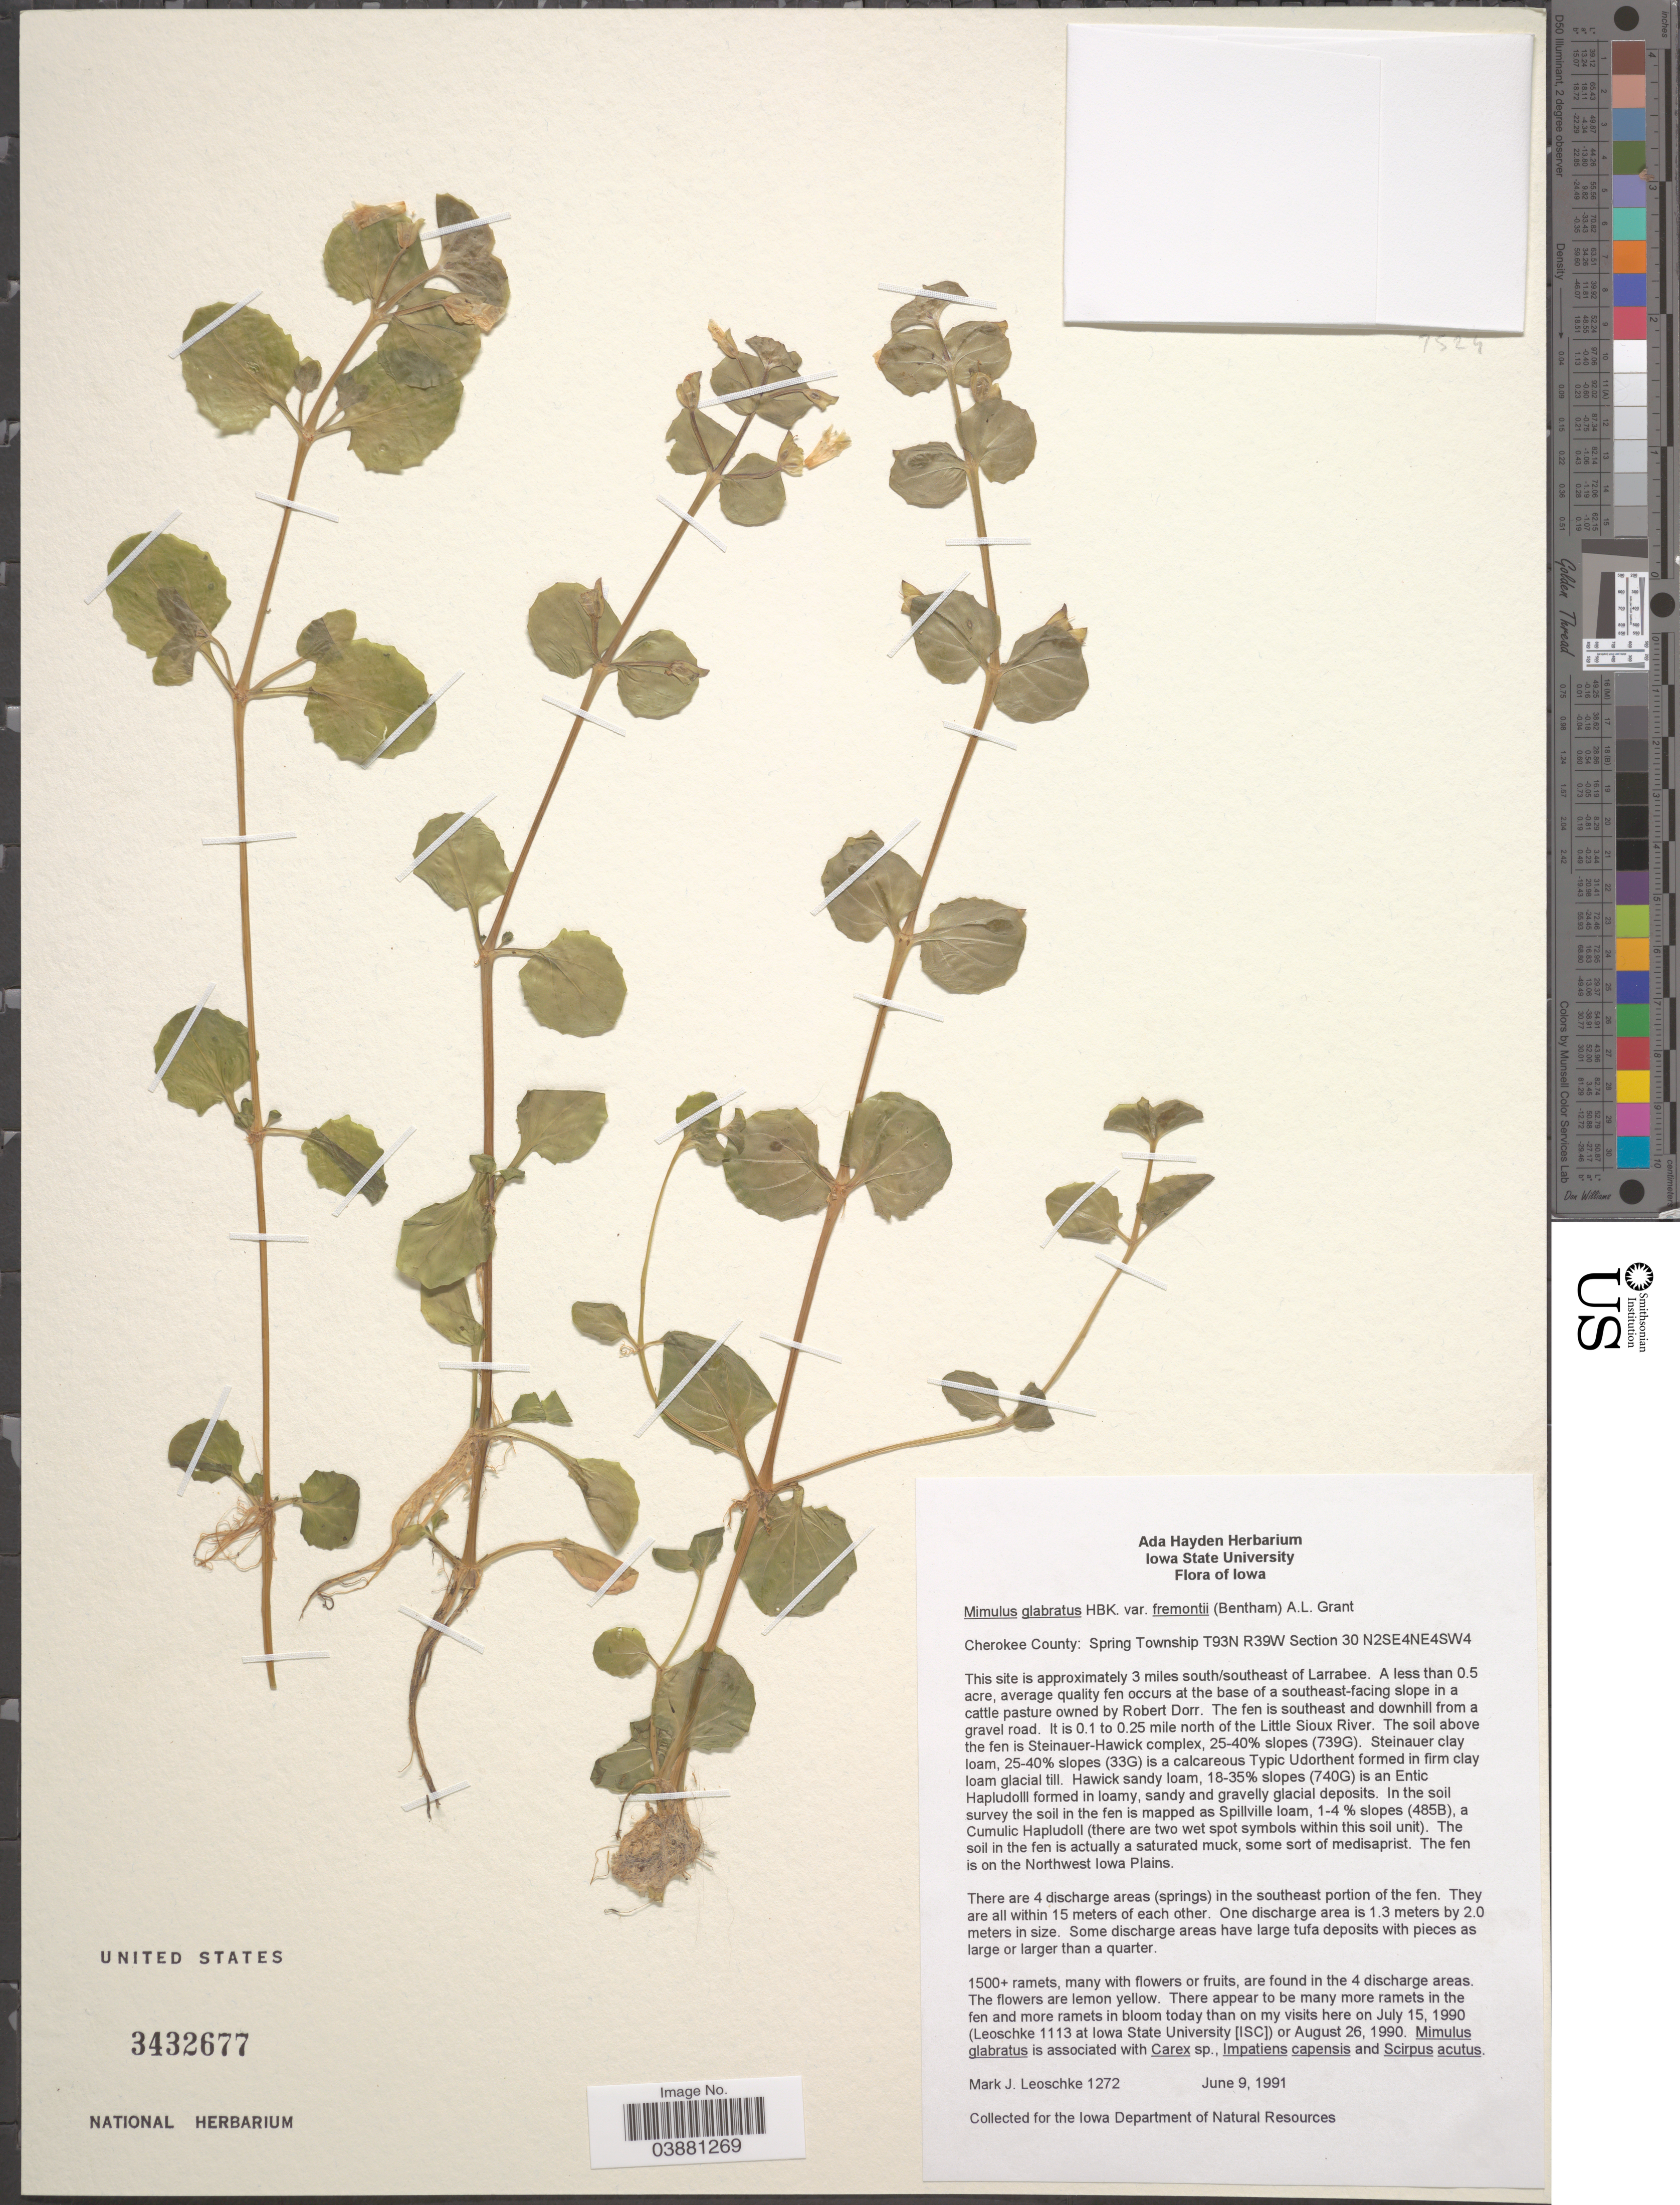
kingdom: Plantae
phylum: Tracheophyta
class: Magnoliopsida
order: Lamiales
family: Phrymaceae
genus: Mimulus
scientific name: Mimulus glabratus var. fremontii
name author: Kunth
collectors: M. J. Leoschke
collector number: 1272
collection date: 1991-06-09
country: United States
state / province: Iowa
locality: Cherokee County: Spring Township T93N R39W Section 30 N2SE4NE4SW4. This site is approximately 3 miles south/southeast of Larrabee. A less than 0.5 acre, average quality fen occurs at the base of a southeast-facing slope in a cattle pasture owned by Robert Dorr. The fen is southeast and downhill from a gravel road. It is 0.1 to 0.25 mile north of the Little Sioux River. There are 4 discharge areas (springs) in the southeast portion of the fen.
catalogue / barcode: US 3432677